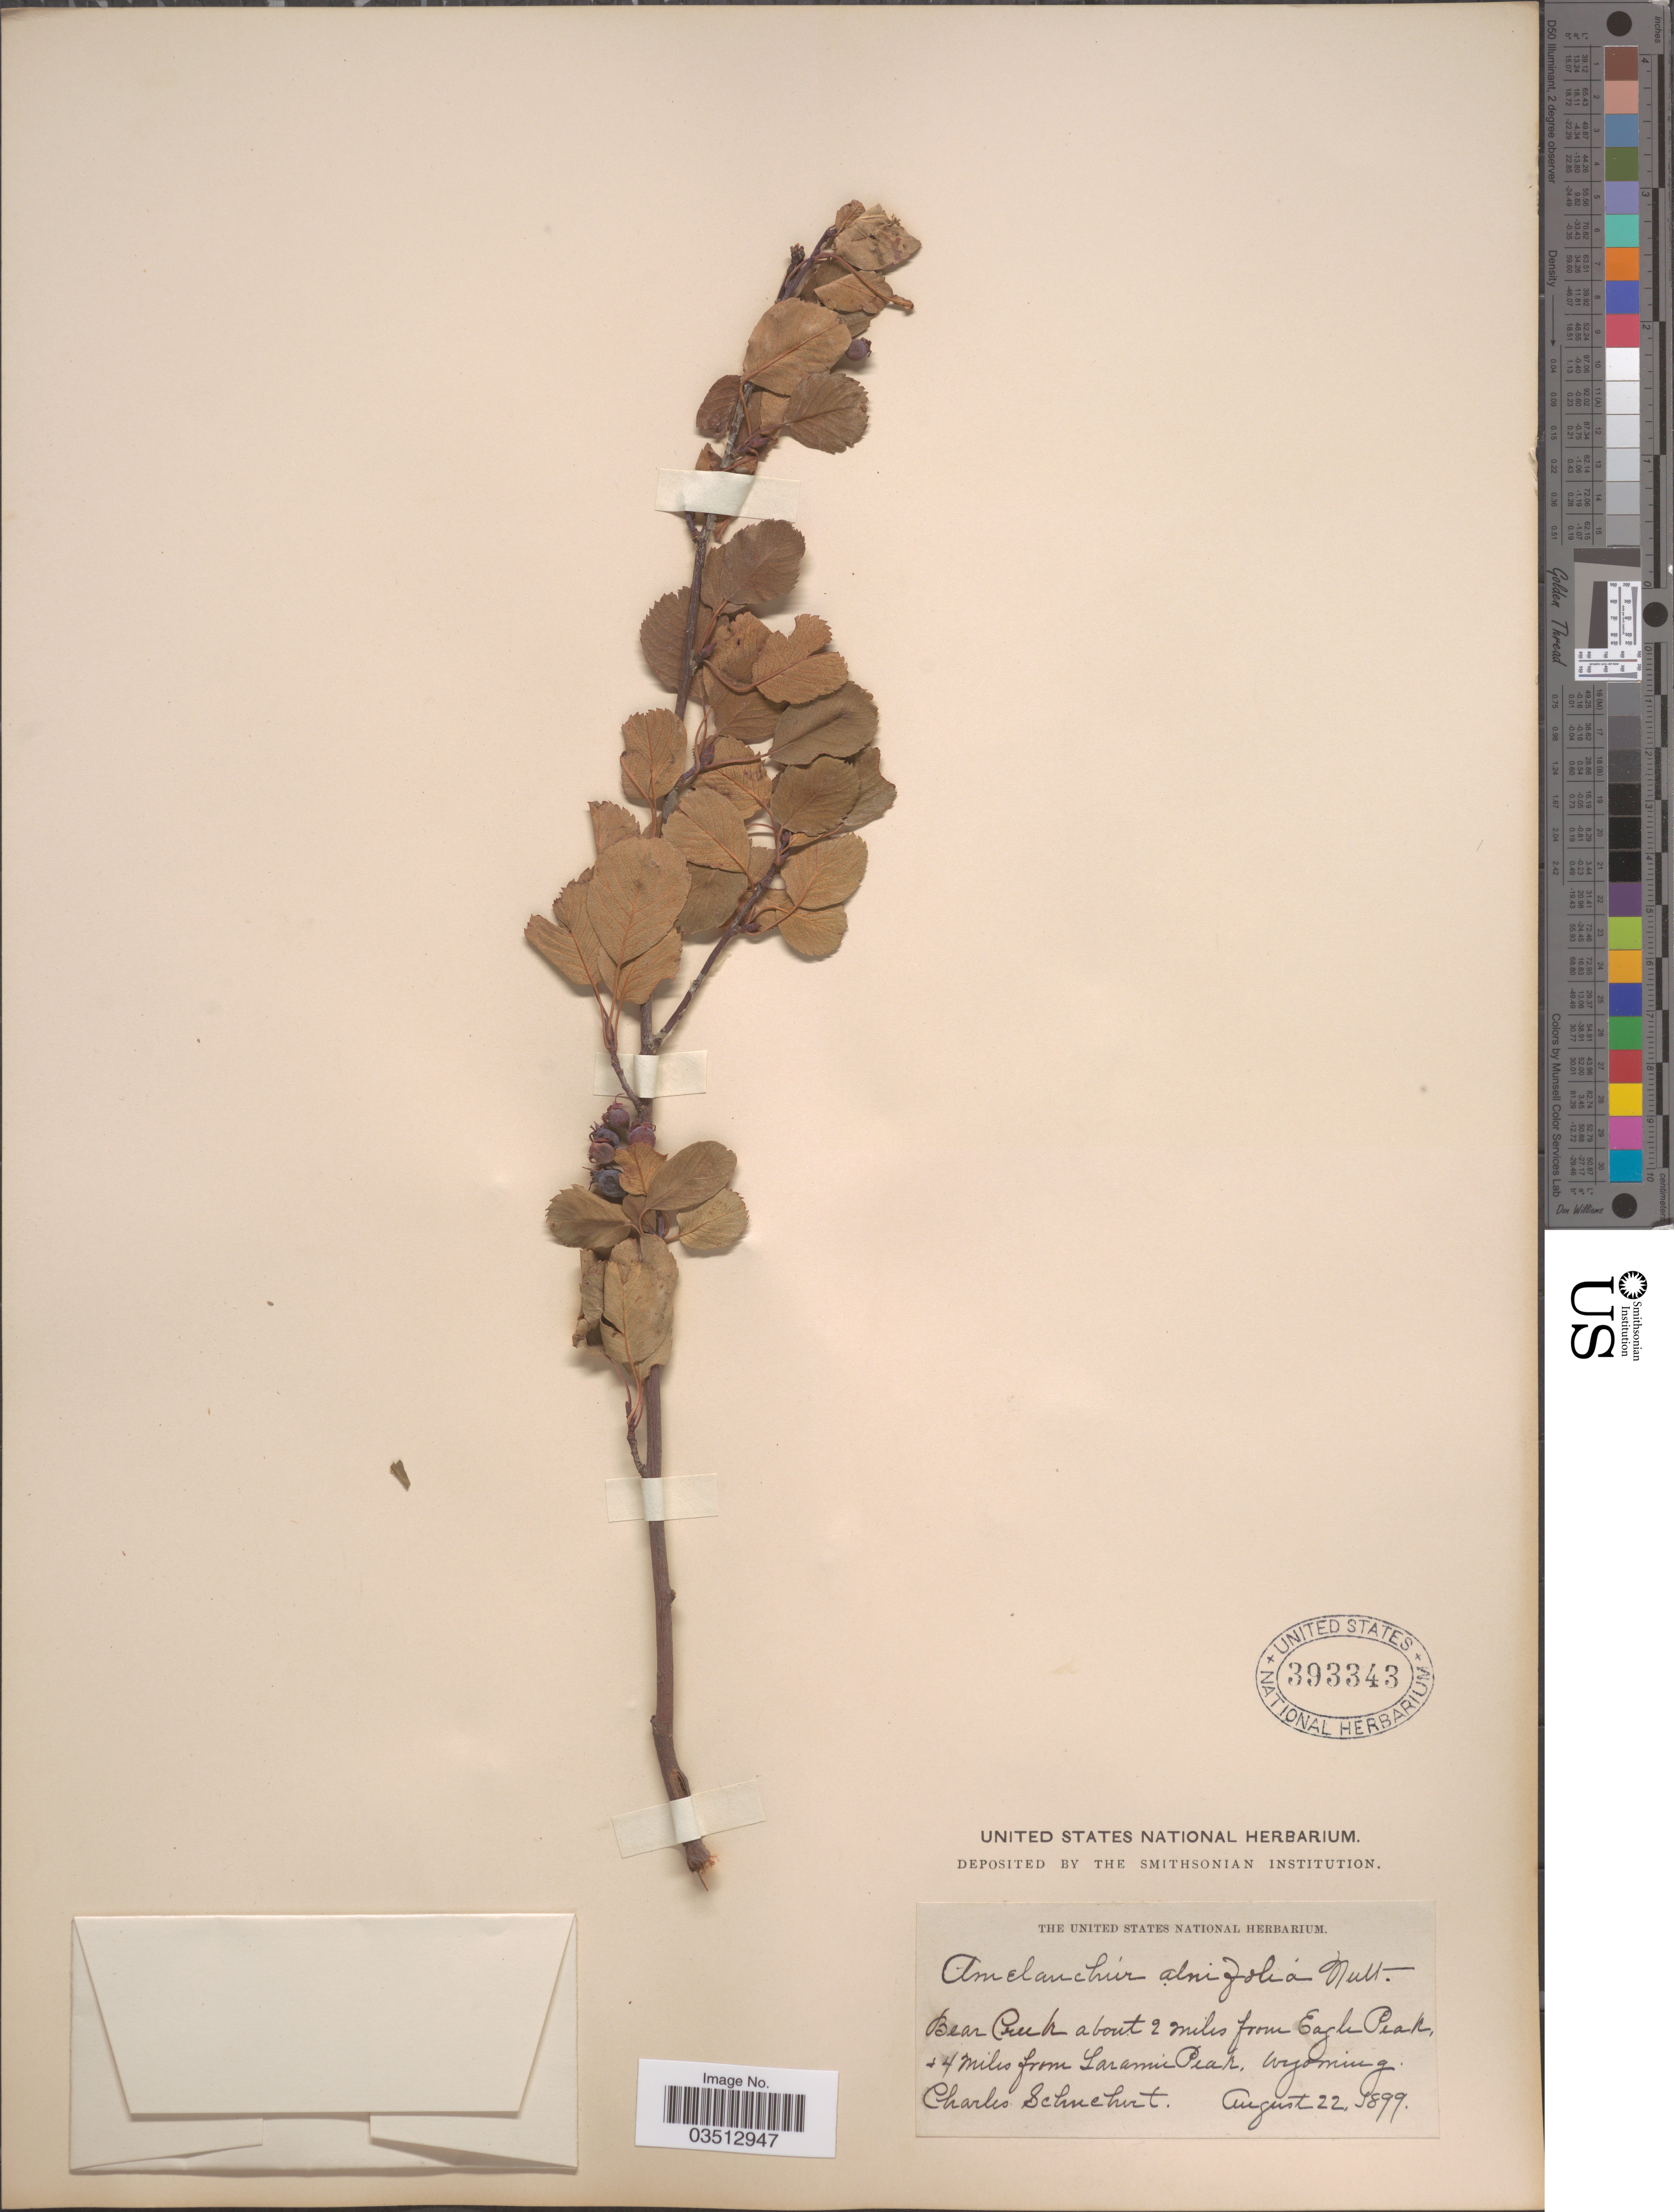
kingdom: Plantae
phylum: Tracheophyta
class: Magnoliopsida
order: Rosales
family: Rosaceae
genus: Amelanchier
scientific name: Amelanchier sp.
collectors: C. Schuchert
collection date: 1899-08-22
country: United States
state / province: Wyoming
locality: Bear Creek about 2 miles from Eagle Peak, and 4 miles from Laramie Peak.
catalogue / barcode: US 393343